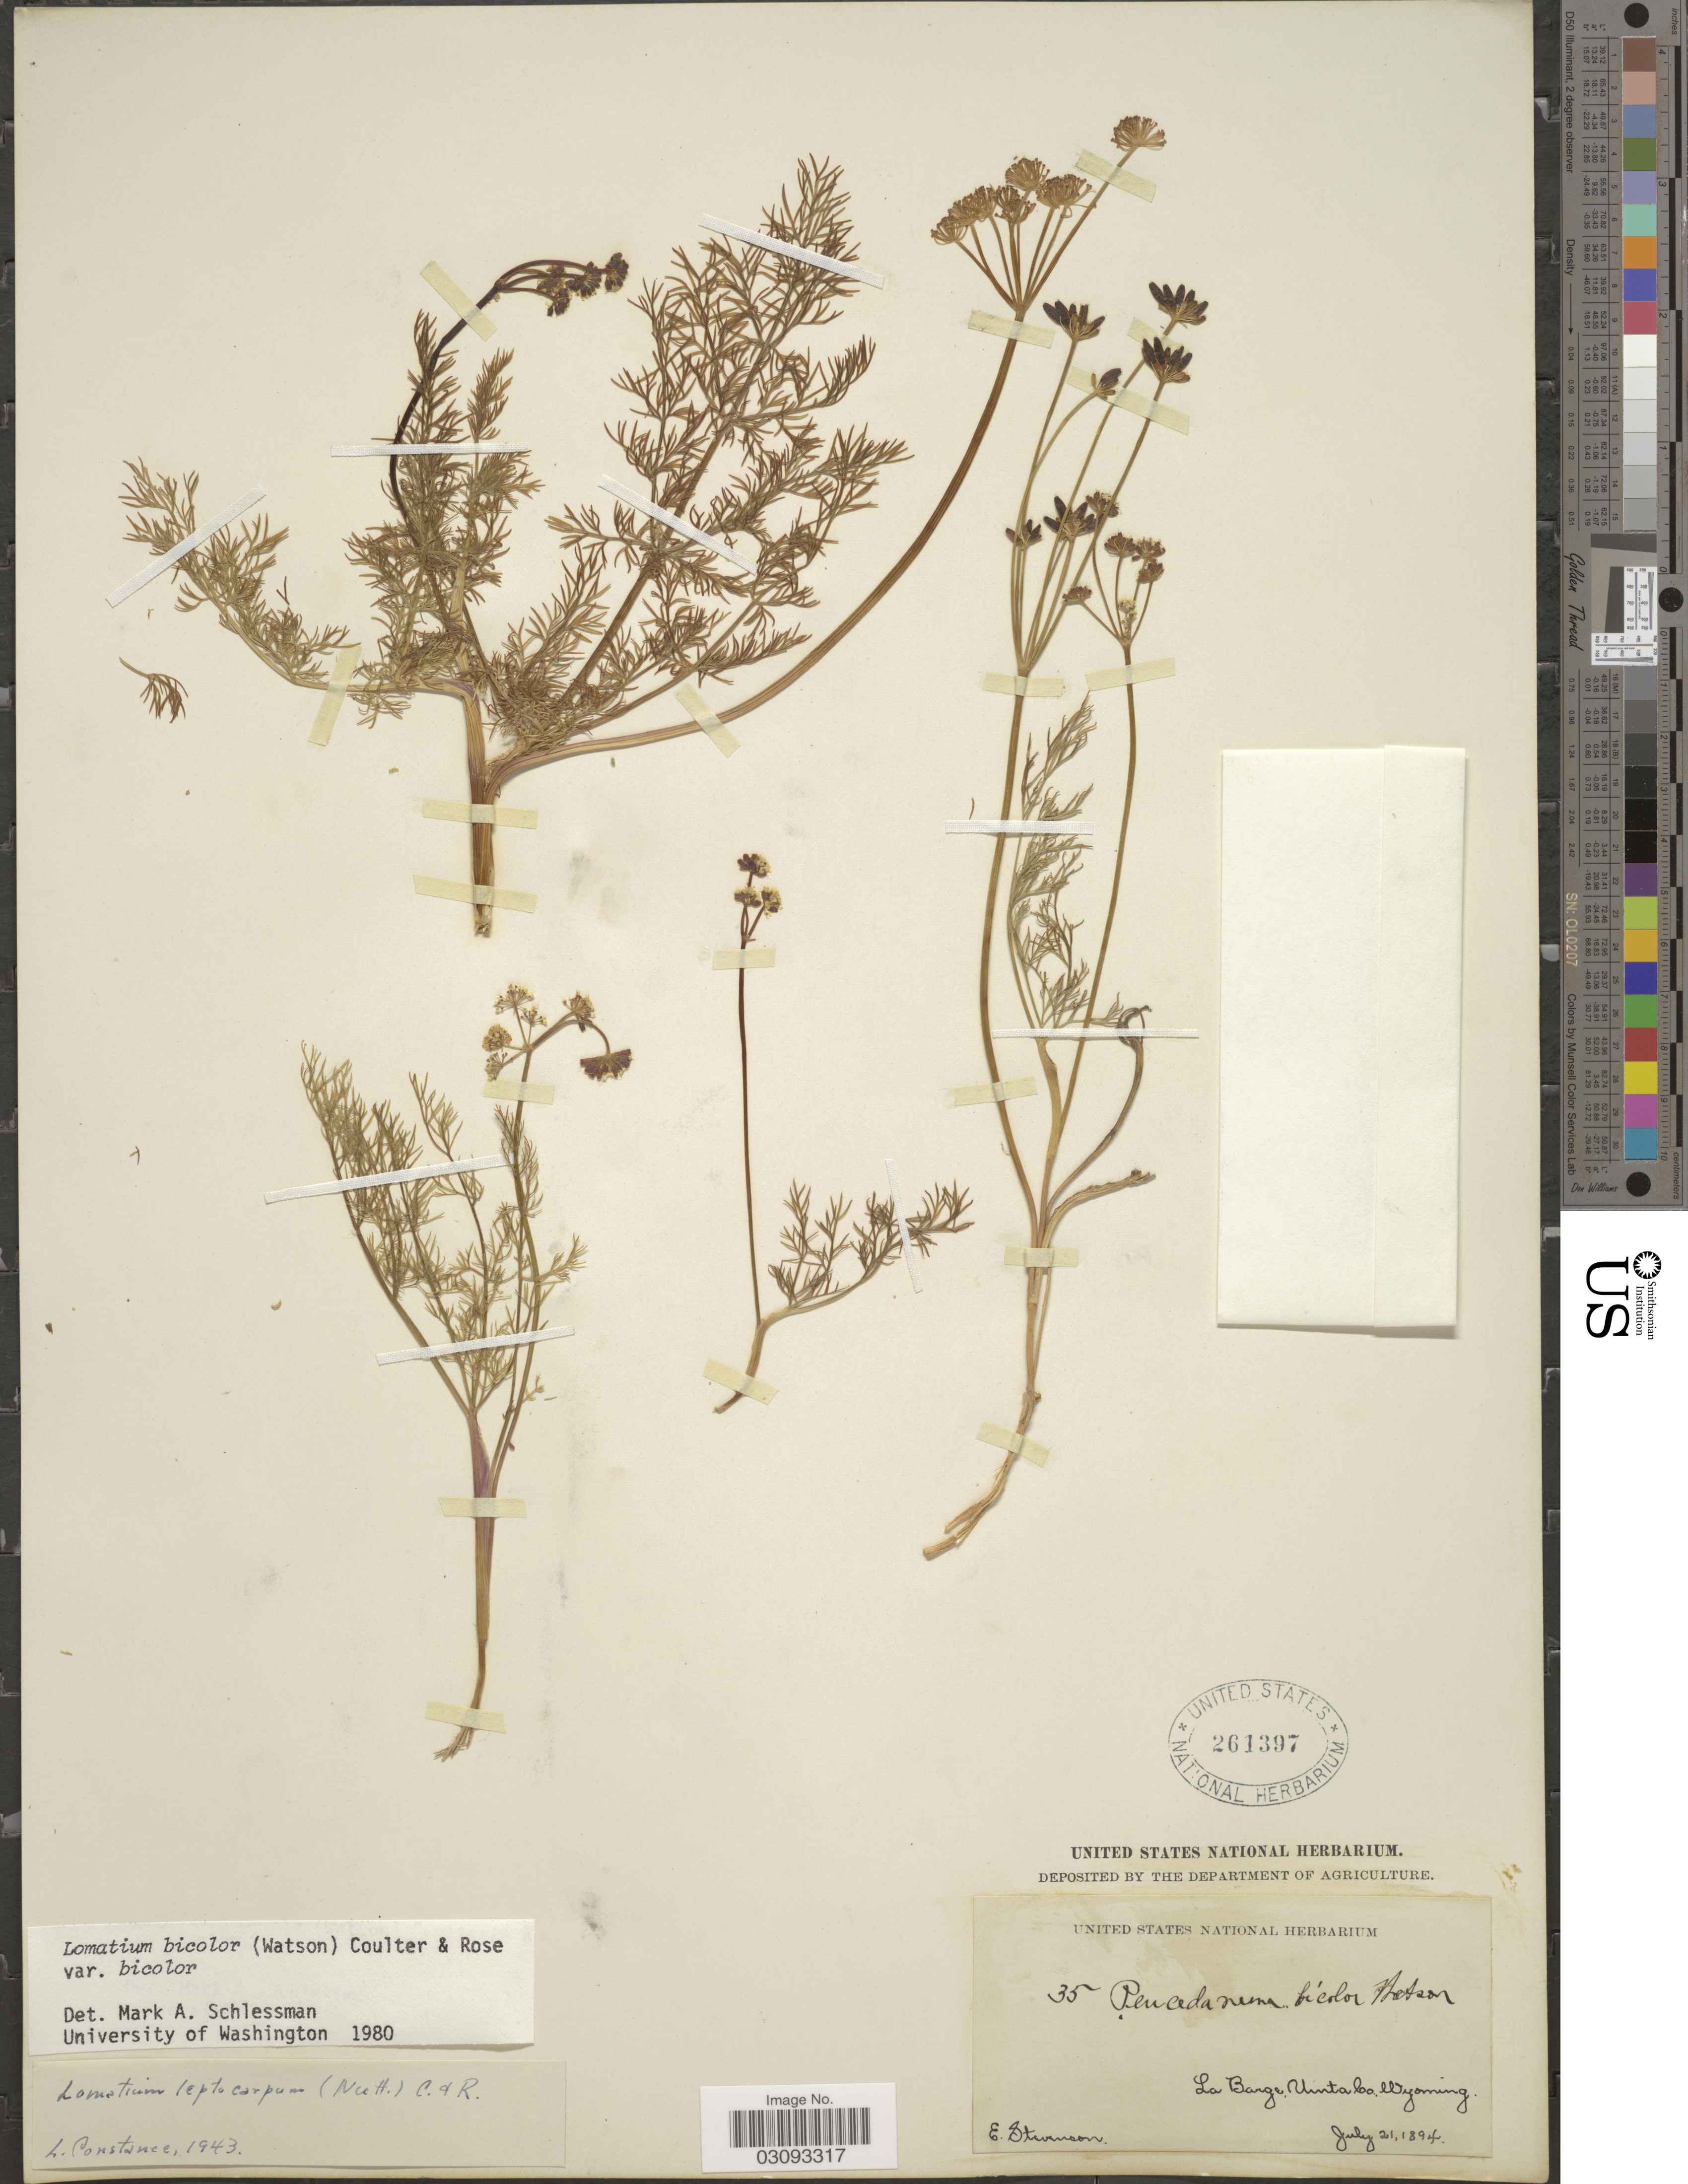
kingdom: Plantae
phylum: Tracheophyta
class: Magnoliopsida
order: Apiales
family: Apiaceae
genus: Lomatium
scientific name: Lomatium bicolor var. bicolor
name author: (S. Watson) J.M. Coult. & Rose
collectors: E. Stevenson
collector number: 35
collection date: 1894-07-21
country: United States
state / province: Wyoming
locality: La Barge Uinta Co.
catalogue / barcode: US 261397